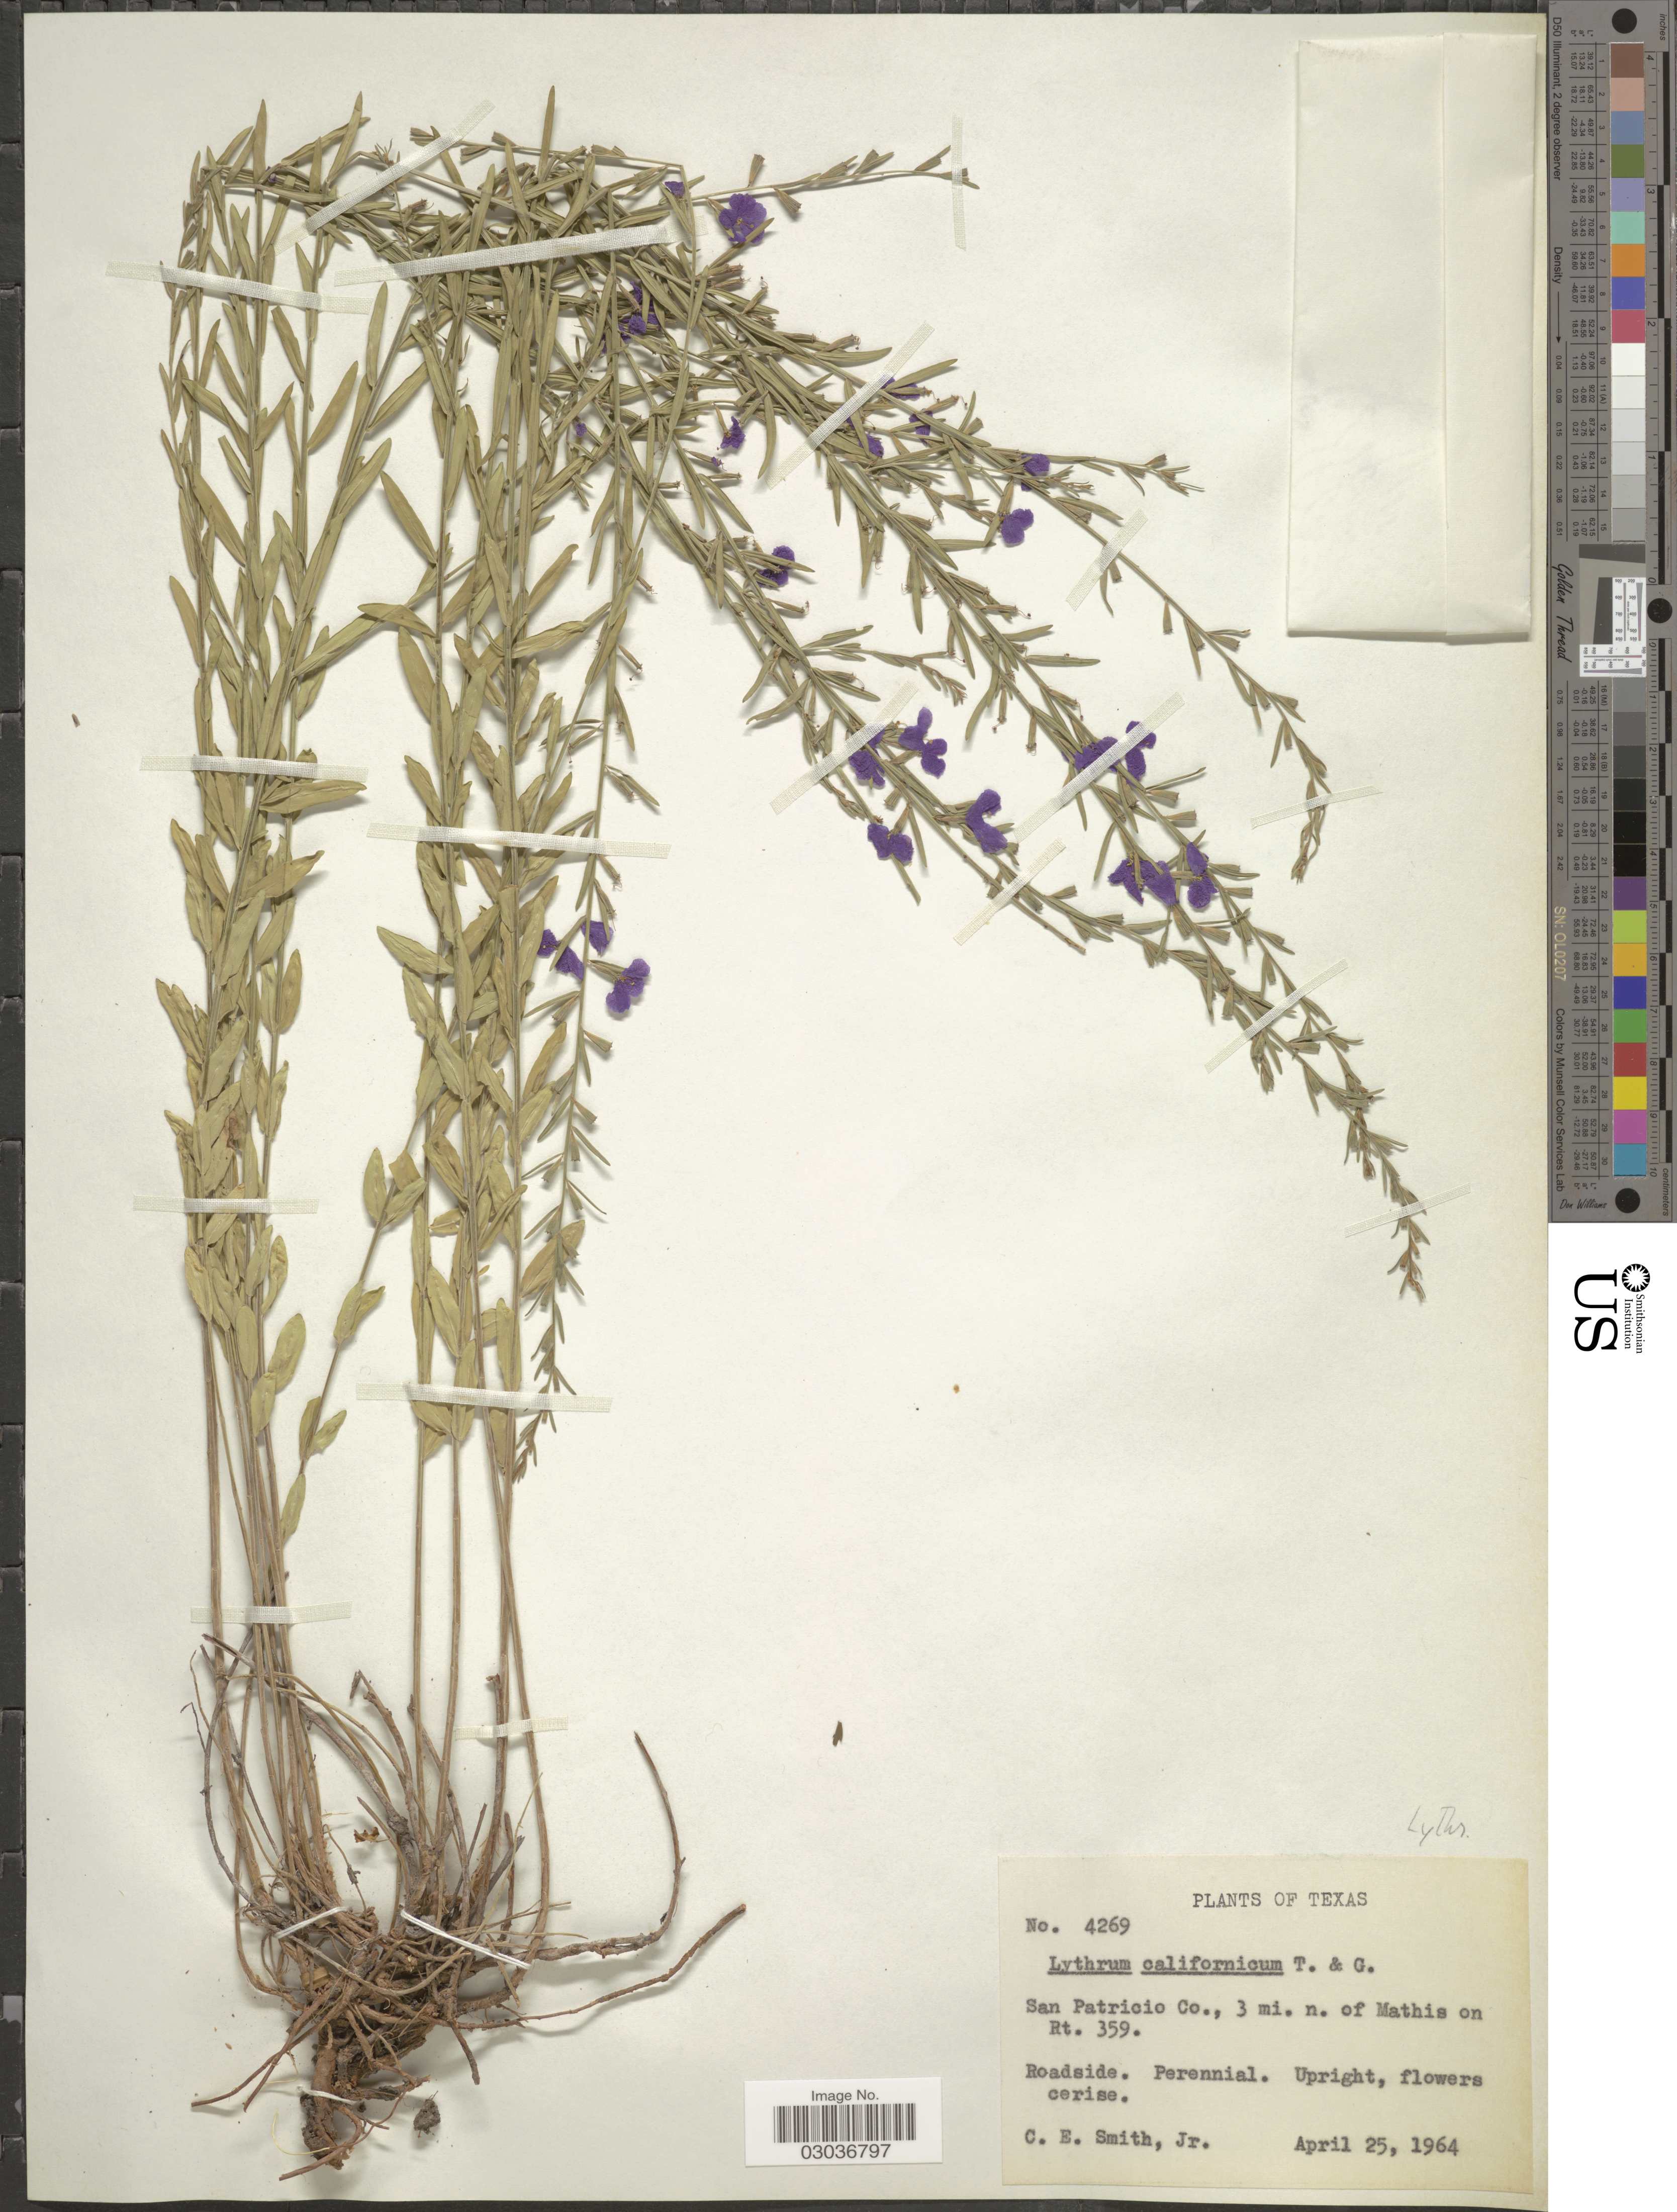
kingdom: Plantae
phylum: Tracheophyta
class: Magnoliopsida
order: Myrtales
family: Lythraceae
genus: Lythrum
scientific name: Lythrum californicum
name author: Torr. & A. Gray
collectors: C. E. Smith Jr.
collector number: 4269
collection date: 1964-04-25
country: United States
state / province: Texas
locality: San Patricio Co., 3 mi. n. of Mathis on Rt. 359.